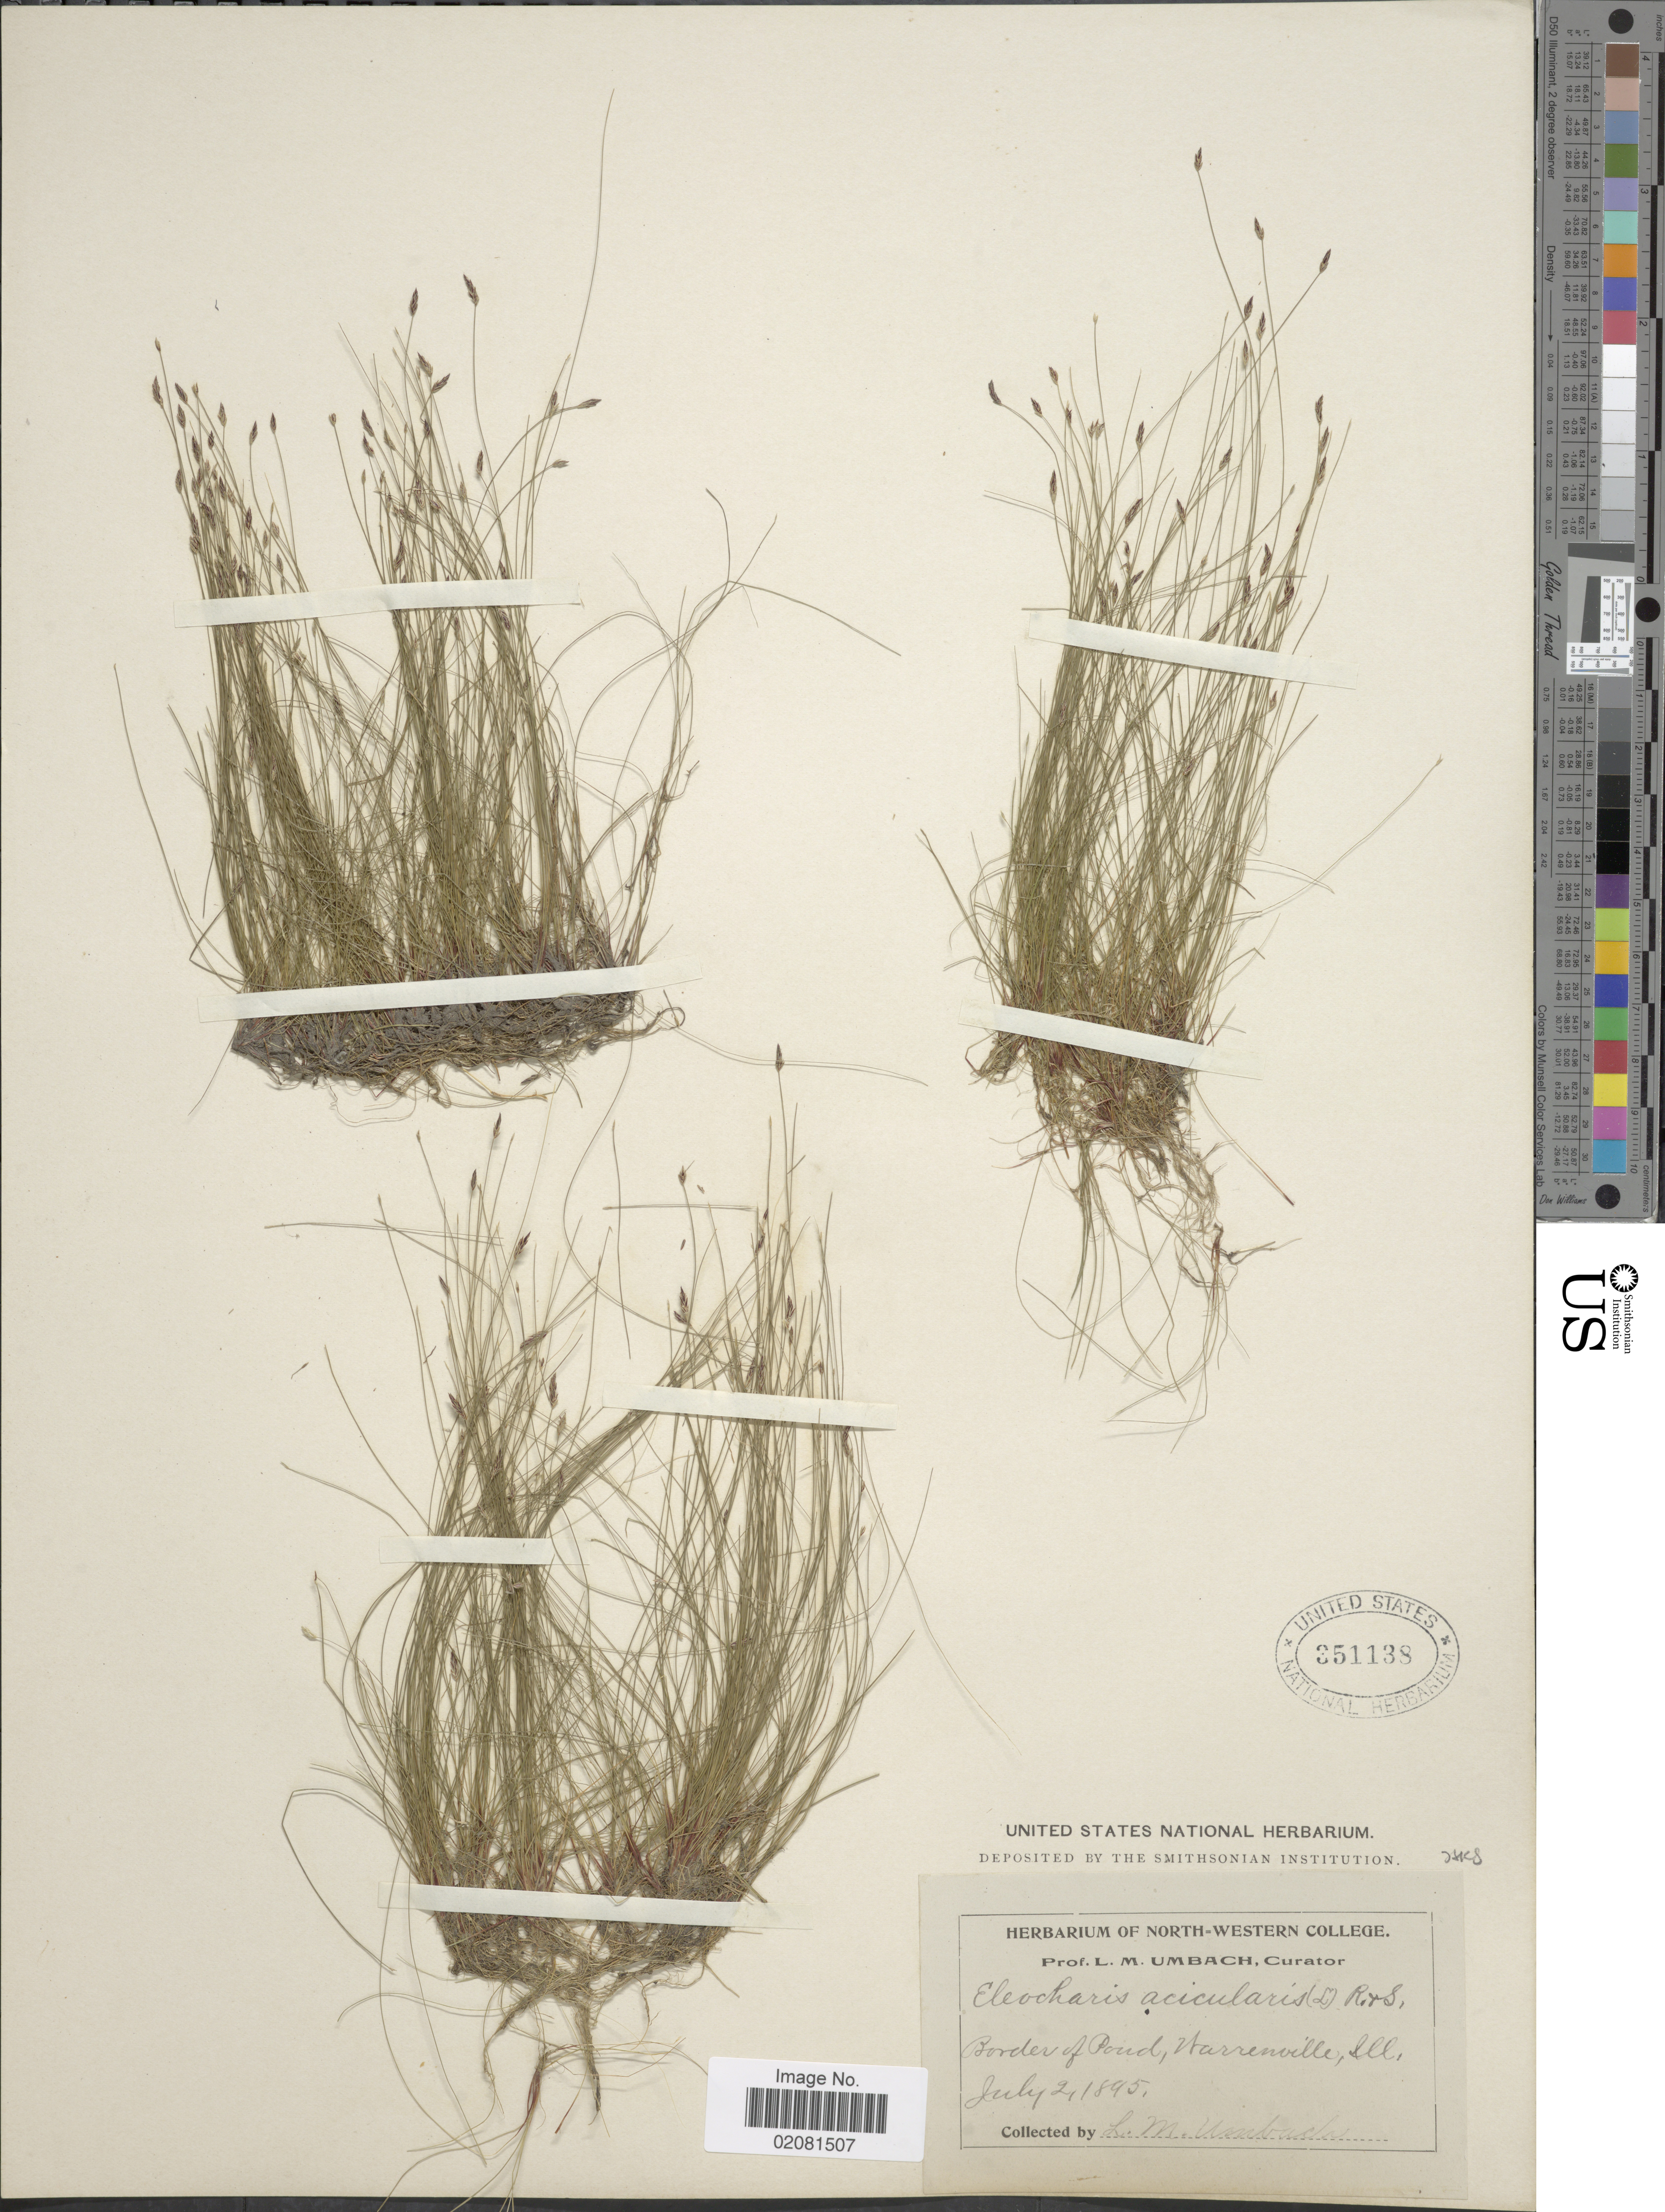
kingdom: Plantae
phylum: Tracheophyta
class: Liliopsida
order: Poales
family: Cyperaceae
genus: Eleocharis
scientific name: Eleocharis acicularis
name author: (L.) Roem. & Schult.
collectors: L. M. Umbach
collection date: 1895-07-02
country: United States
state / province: Illinois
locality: Border of Pond, Warrenville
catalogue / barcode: US 351138